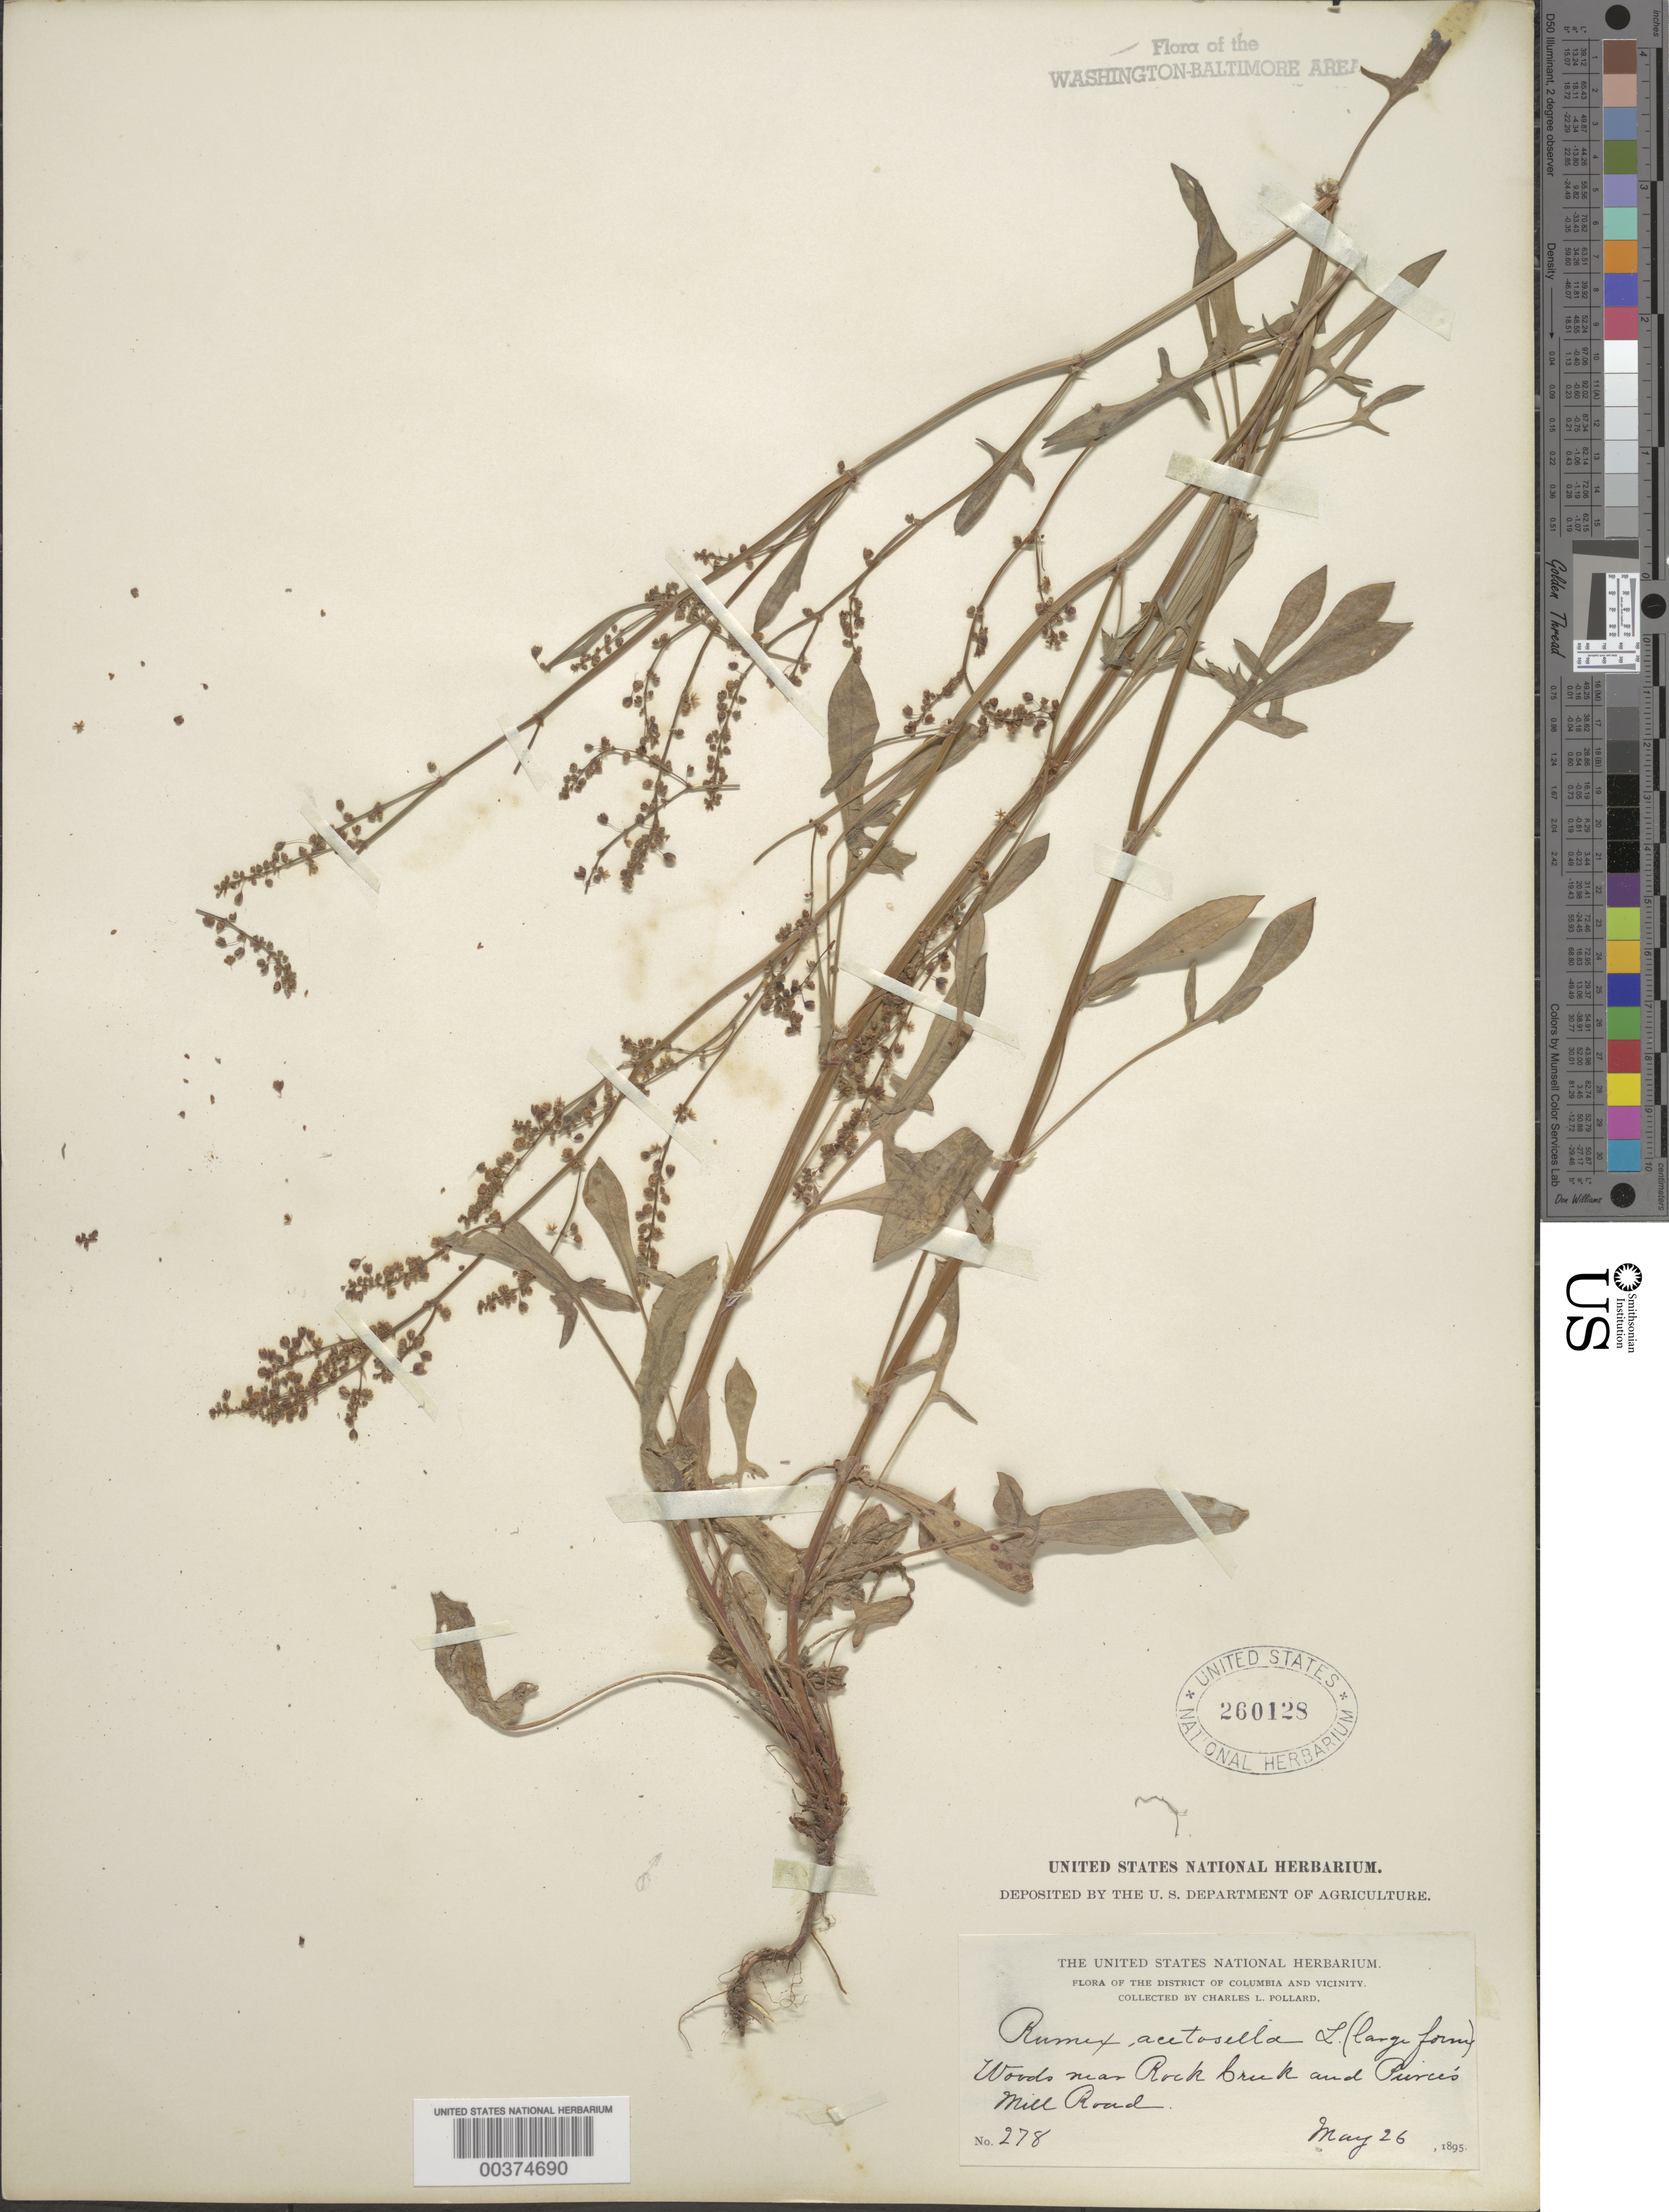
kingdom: Plantae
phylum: Tracheophyta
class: Magnoliopsida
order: Caryophyllales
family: Polygonaceae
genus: Rumex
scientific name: Rumex acetosella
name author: L.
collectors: C. L. Pollard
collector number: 278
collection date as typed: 26 May 1895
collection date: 1895-05-26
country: United States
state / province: District of Columbia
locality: Rock Creek vicinity, Pierce's Mill Rd. Rock Creek Park and Vicinity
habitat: Woods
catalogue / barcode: US 260128